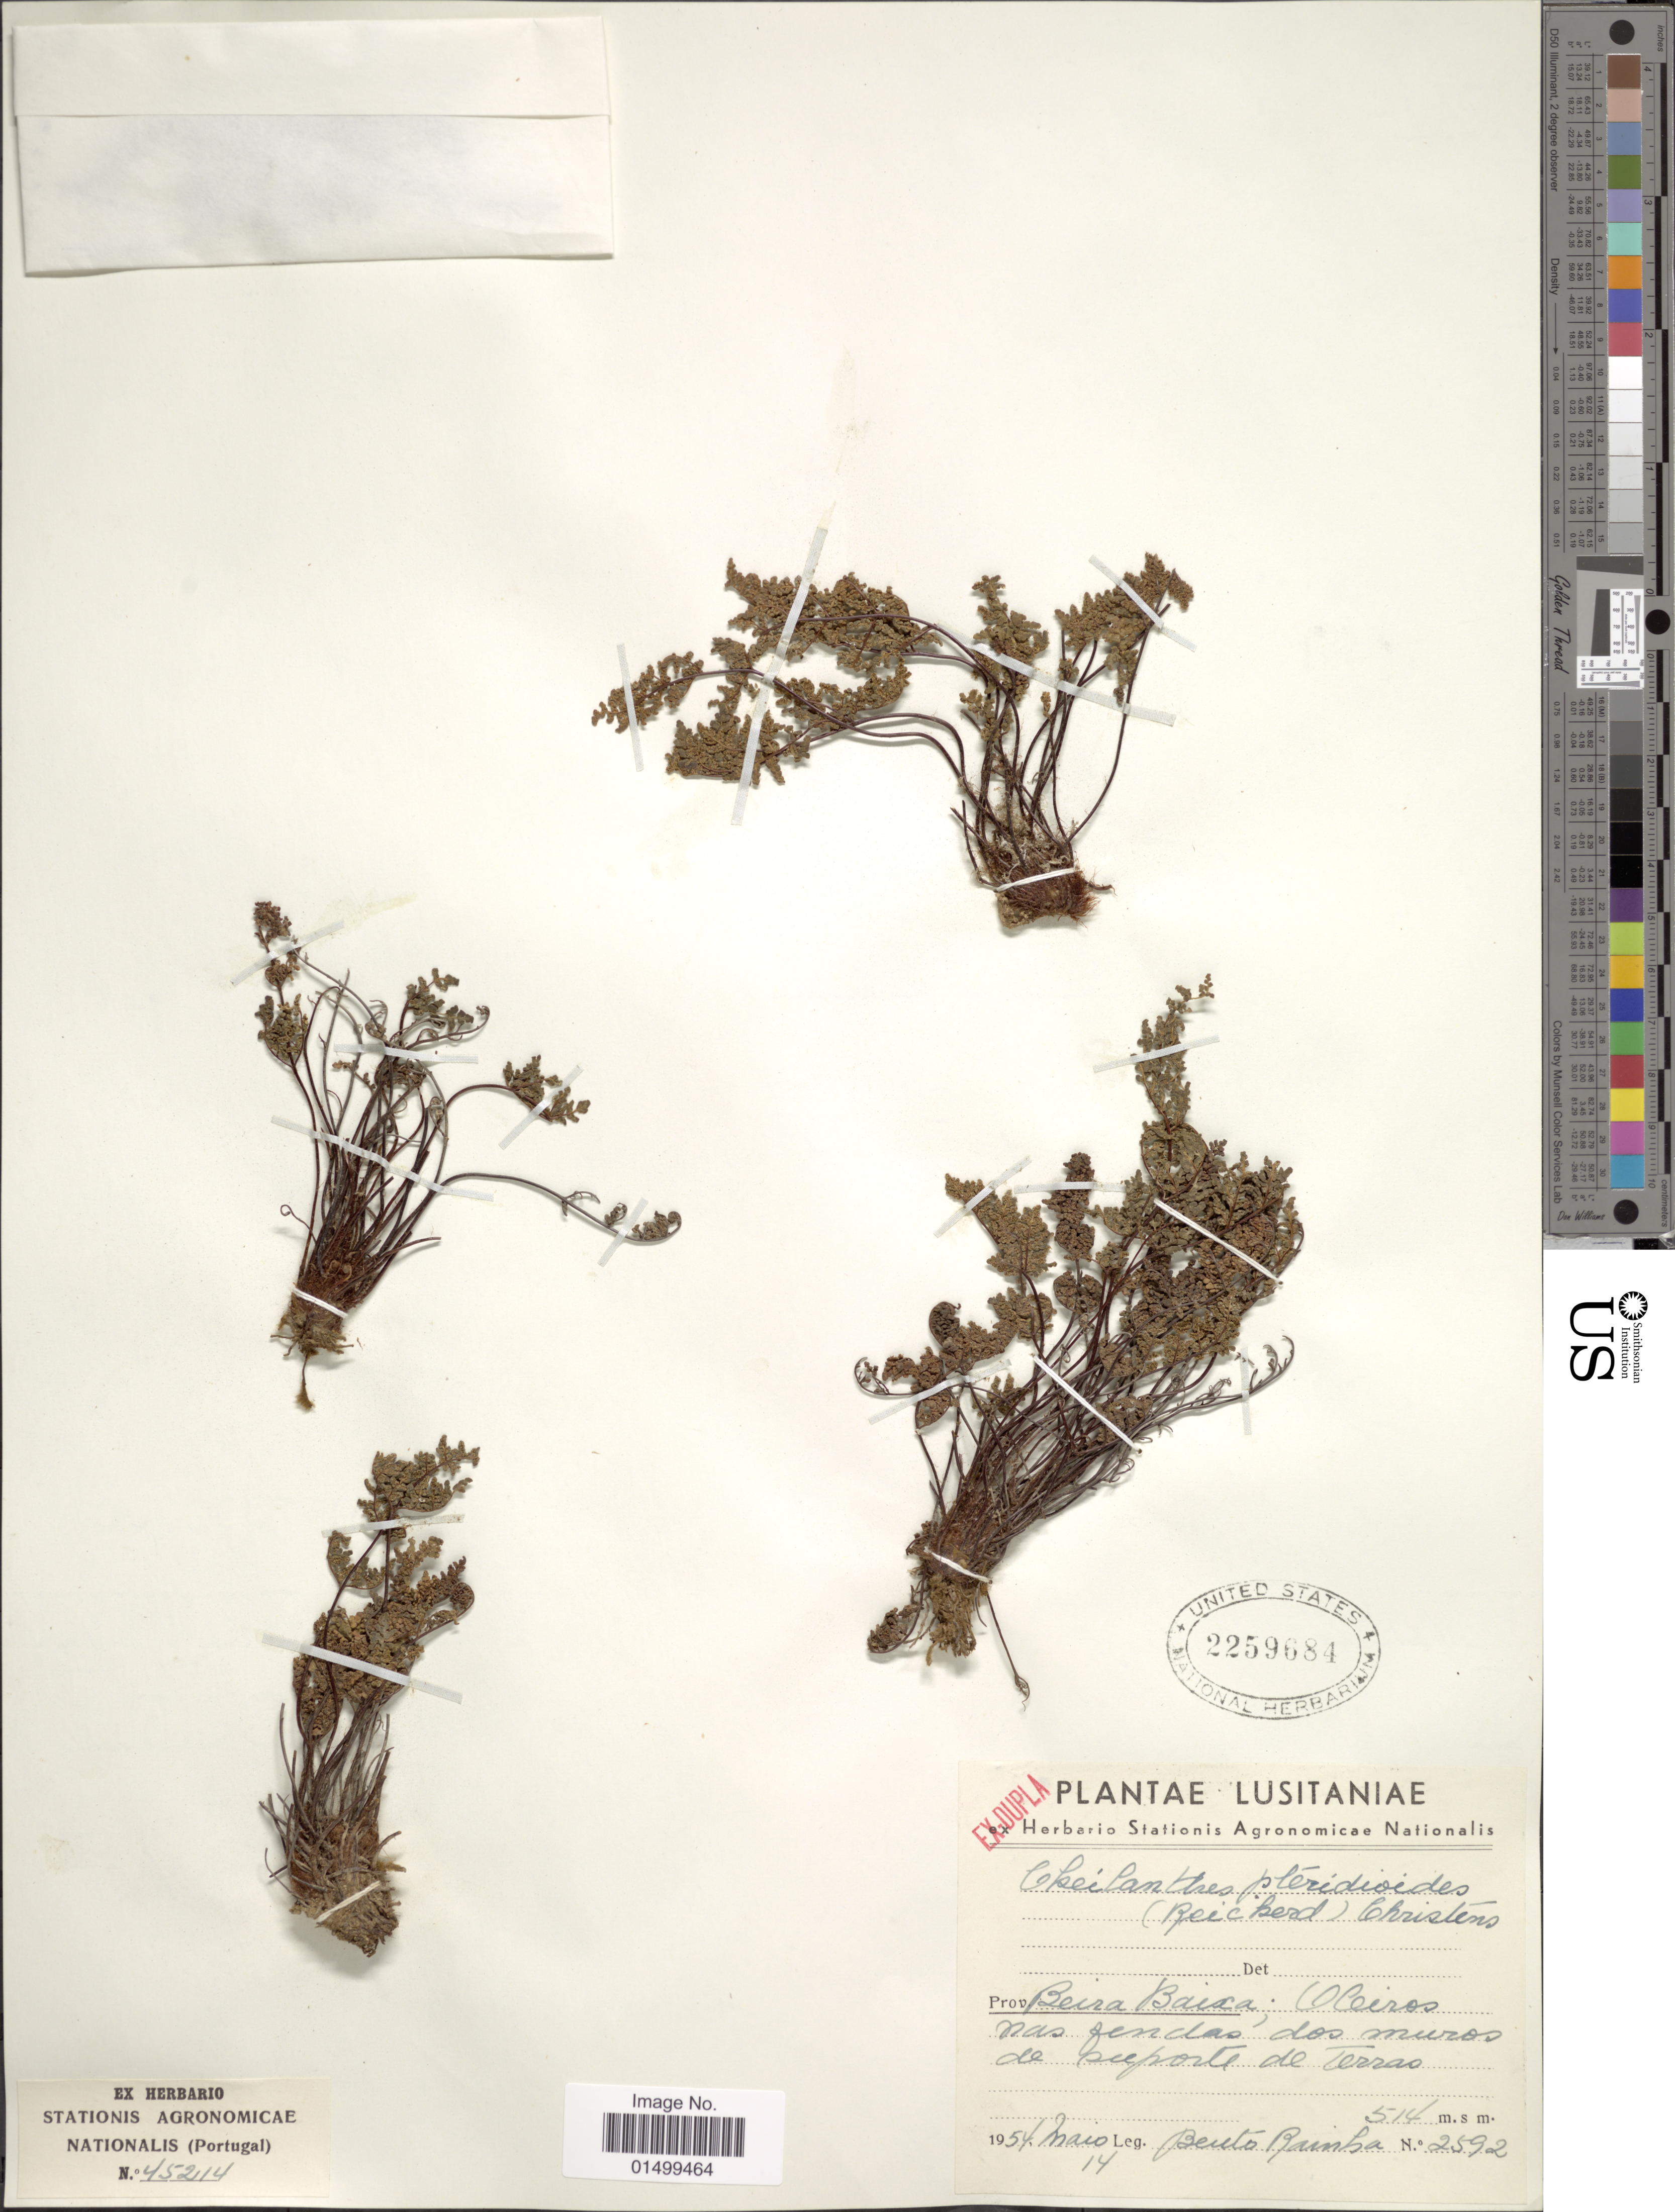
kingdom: Plantae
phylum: Tracheophyta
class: Polypodiopsida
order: Polypodiales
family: Pteridaceae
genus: Cheilanthes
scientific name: Cheilanthes pteridioides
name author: (Reichard) C. Chr.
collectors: B. Rainha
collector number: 2592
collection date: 1954-05-14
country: Portugal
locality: Lusitaniae, Beira Baixa; Ocreos mas endas dos muros de suporte de Terras [interpreted]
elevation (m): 514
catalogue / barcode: US 2259684